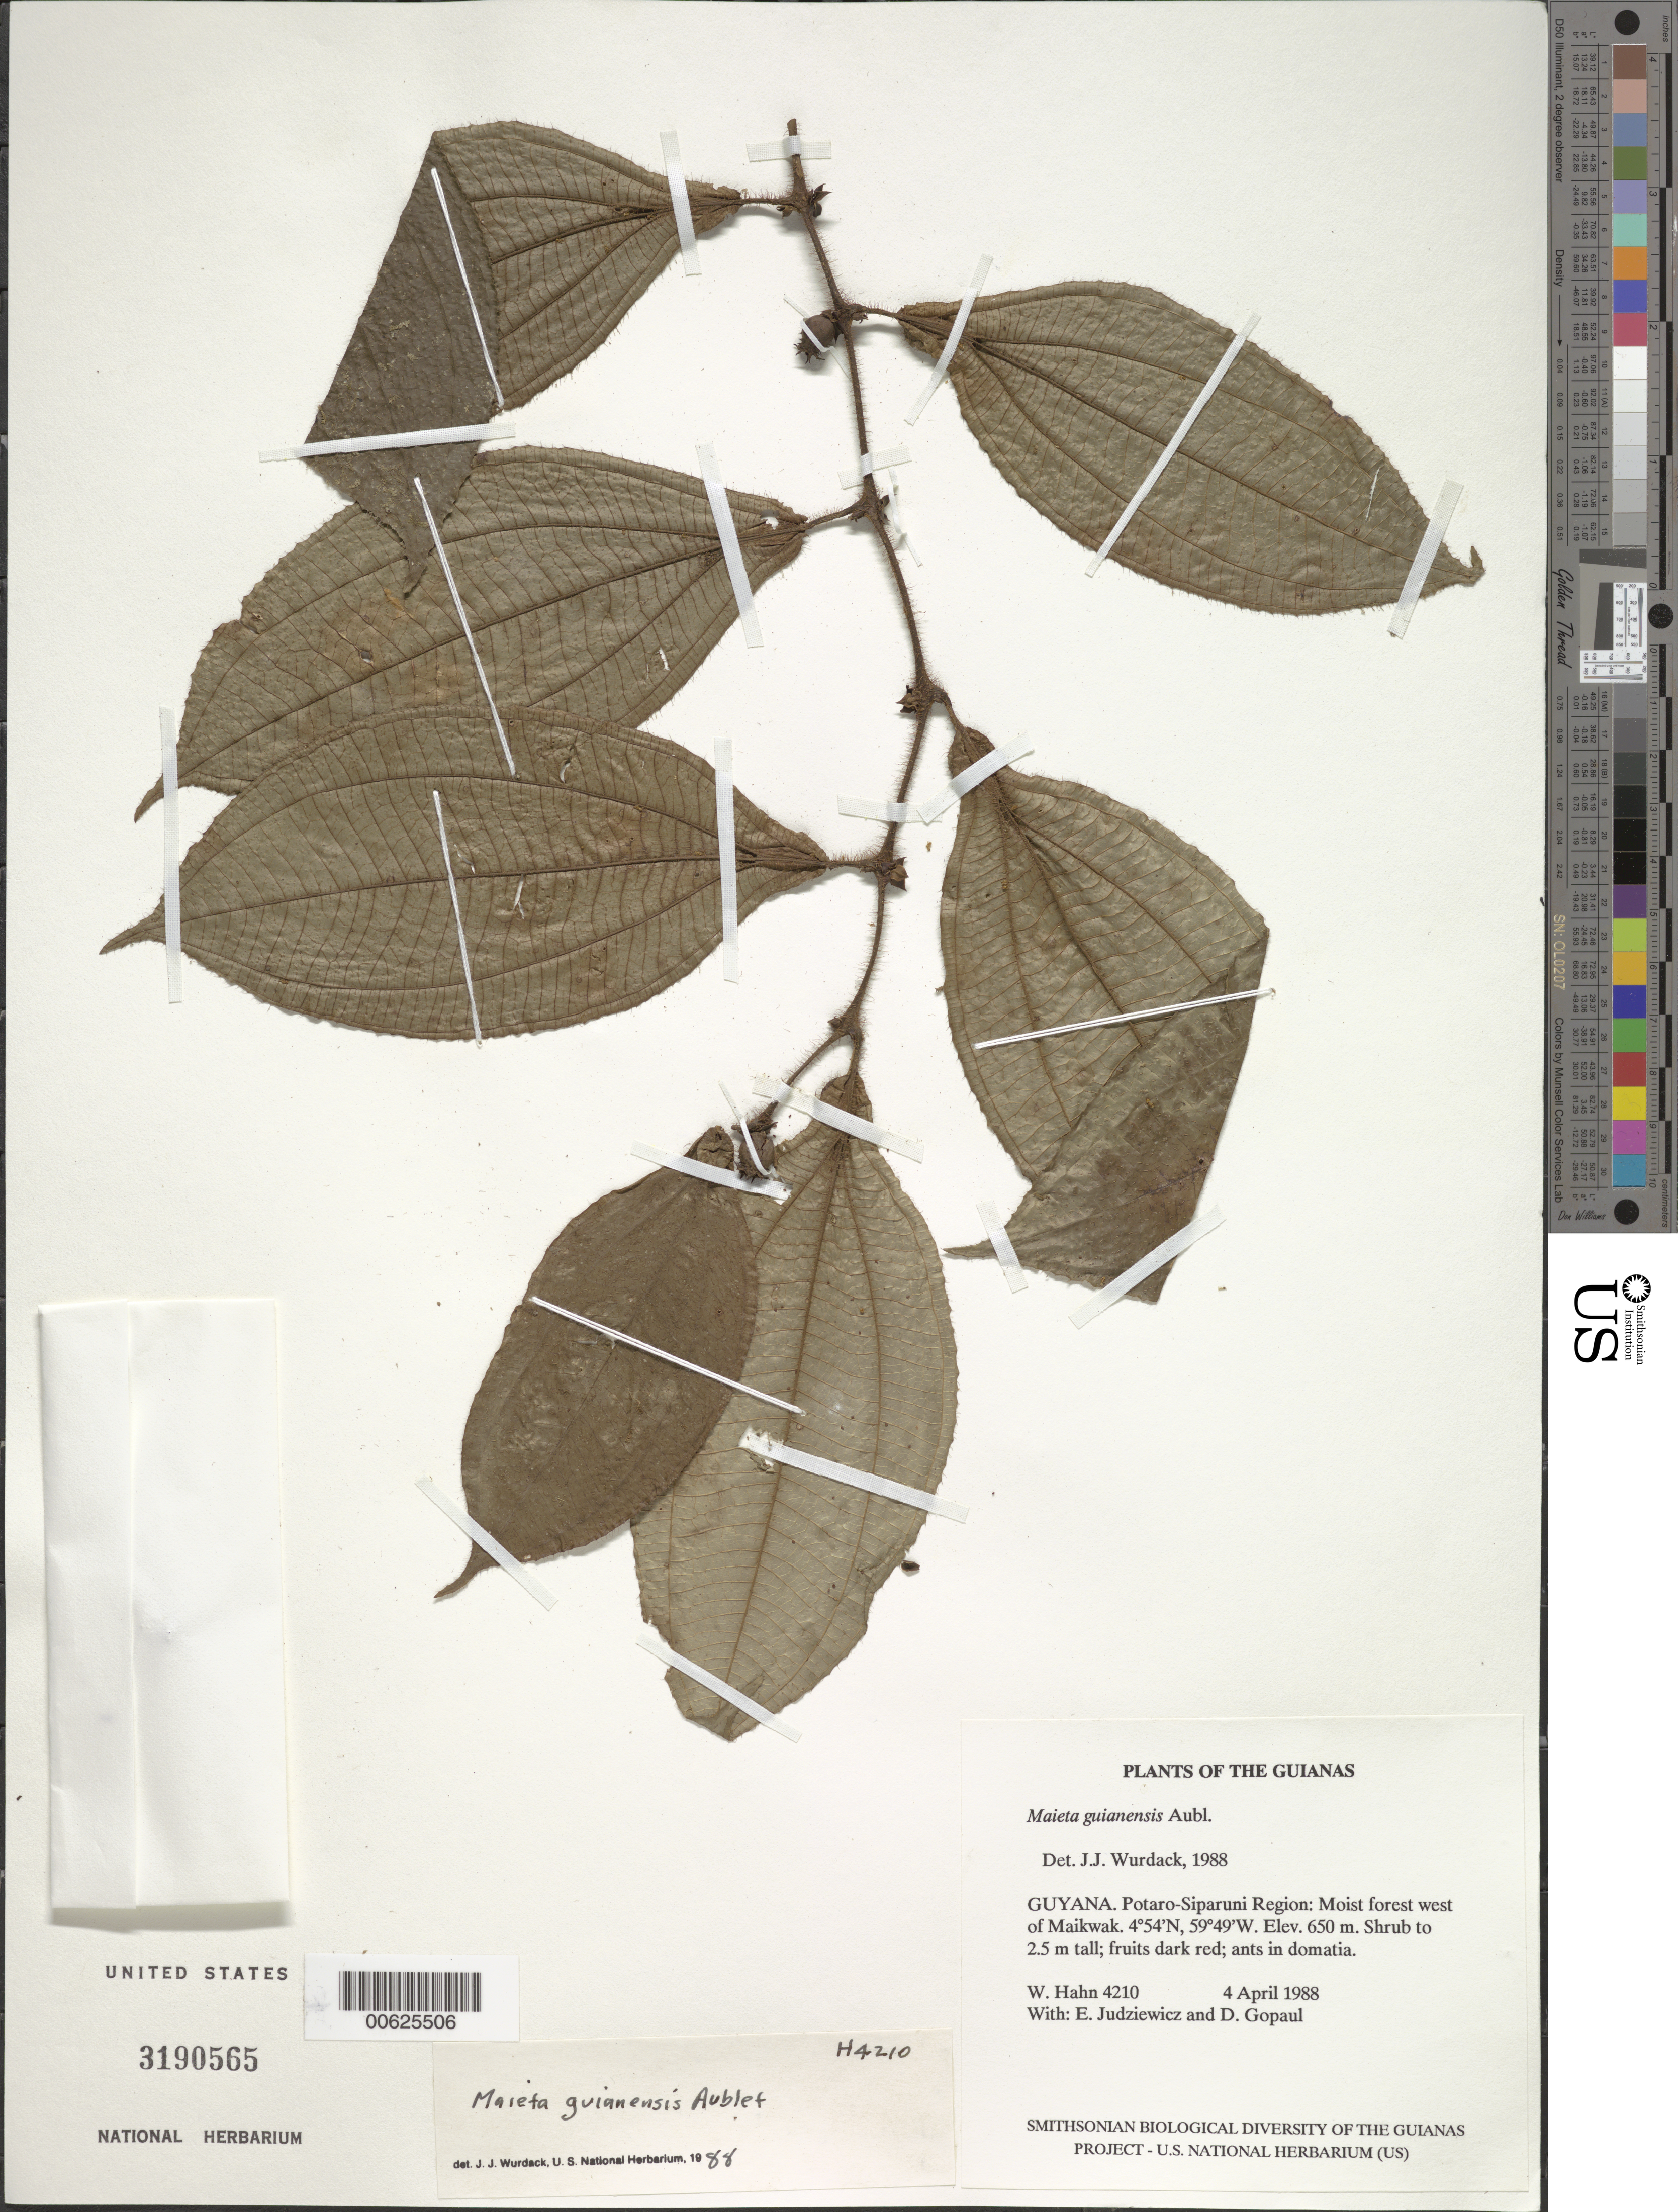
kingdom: Plantae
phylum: Tracheophyta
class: Magnoliopsida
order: Myrtales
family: Melastomataceae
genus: Maieta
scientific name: Maieta guianensis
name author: Aubl.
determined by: Wurdack, John J., (US), US (UNITED STATES)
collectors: W. Hahn, E. J. Judziewicz & D. Gopaul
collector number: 4210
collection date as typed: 4 April 1988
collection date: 1988-04-04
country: Guyana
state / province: Potaro-Siparuni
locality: West of Maikwak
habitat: Moist forest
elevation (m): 650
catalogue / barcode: US 3190565